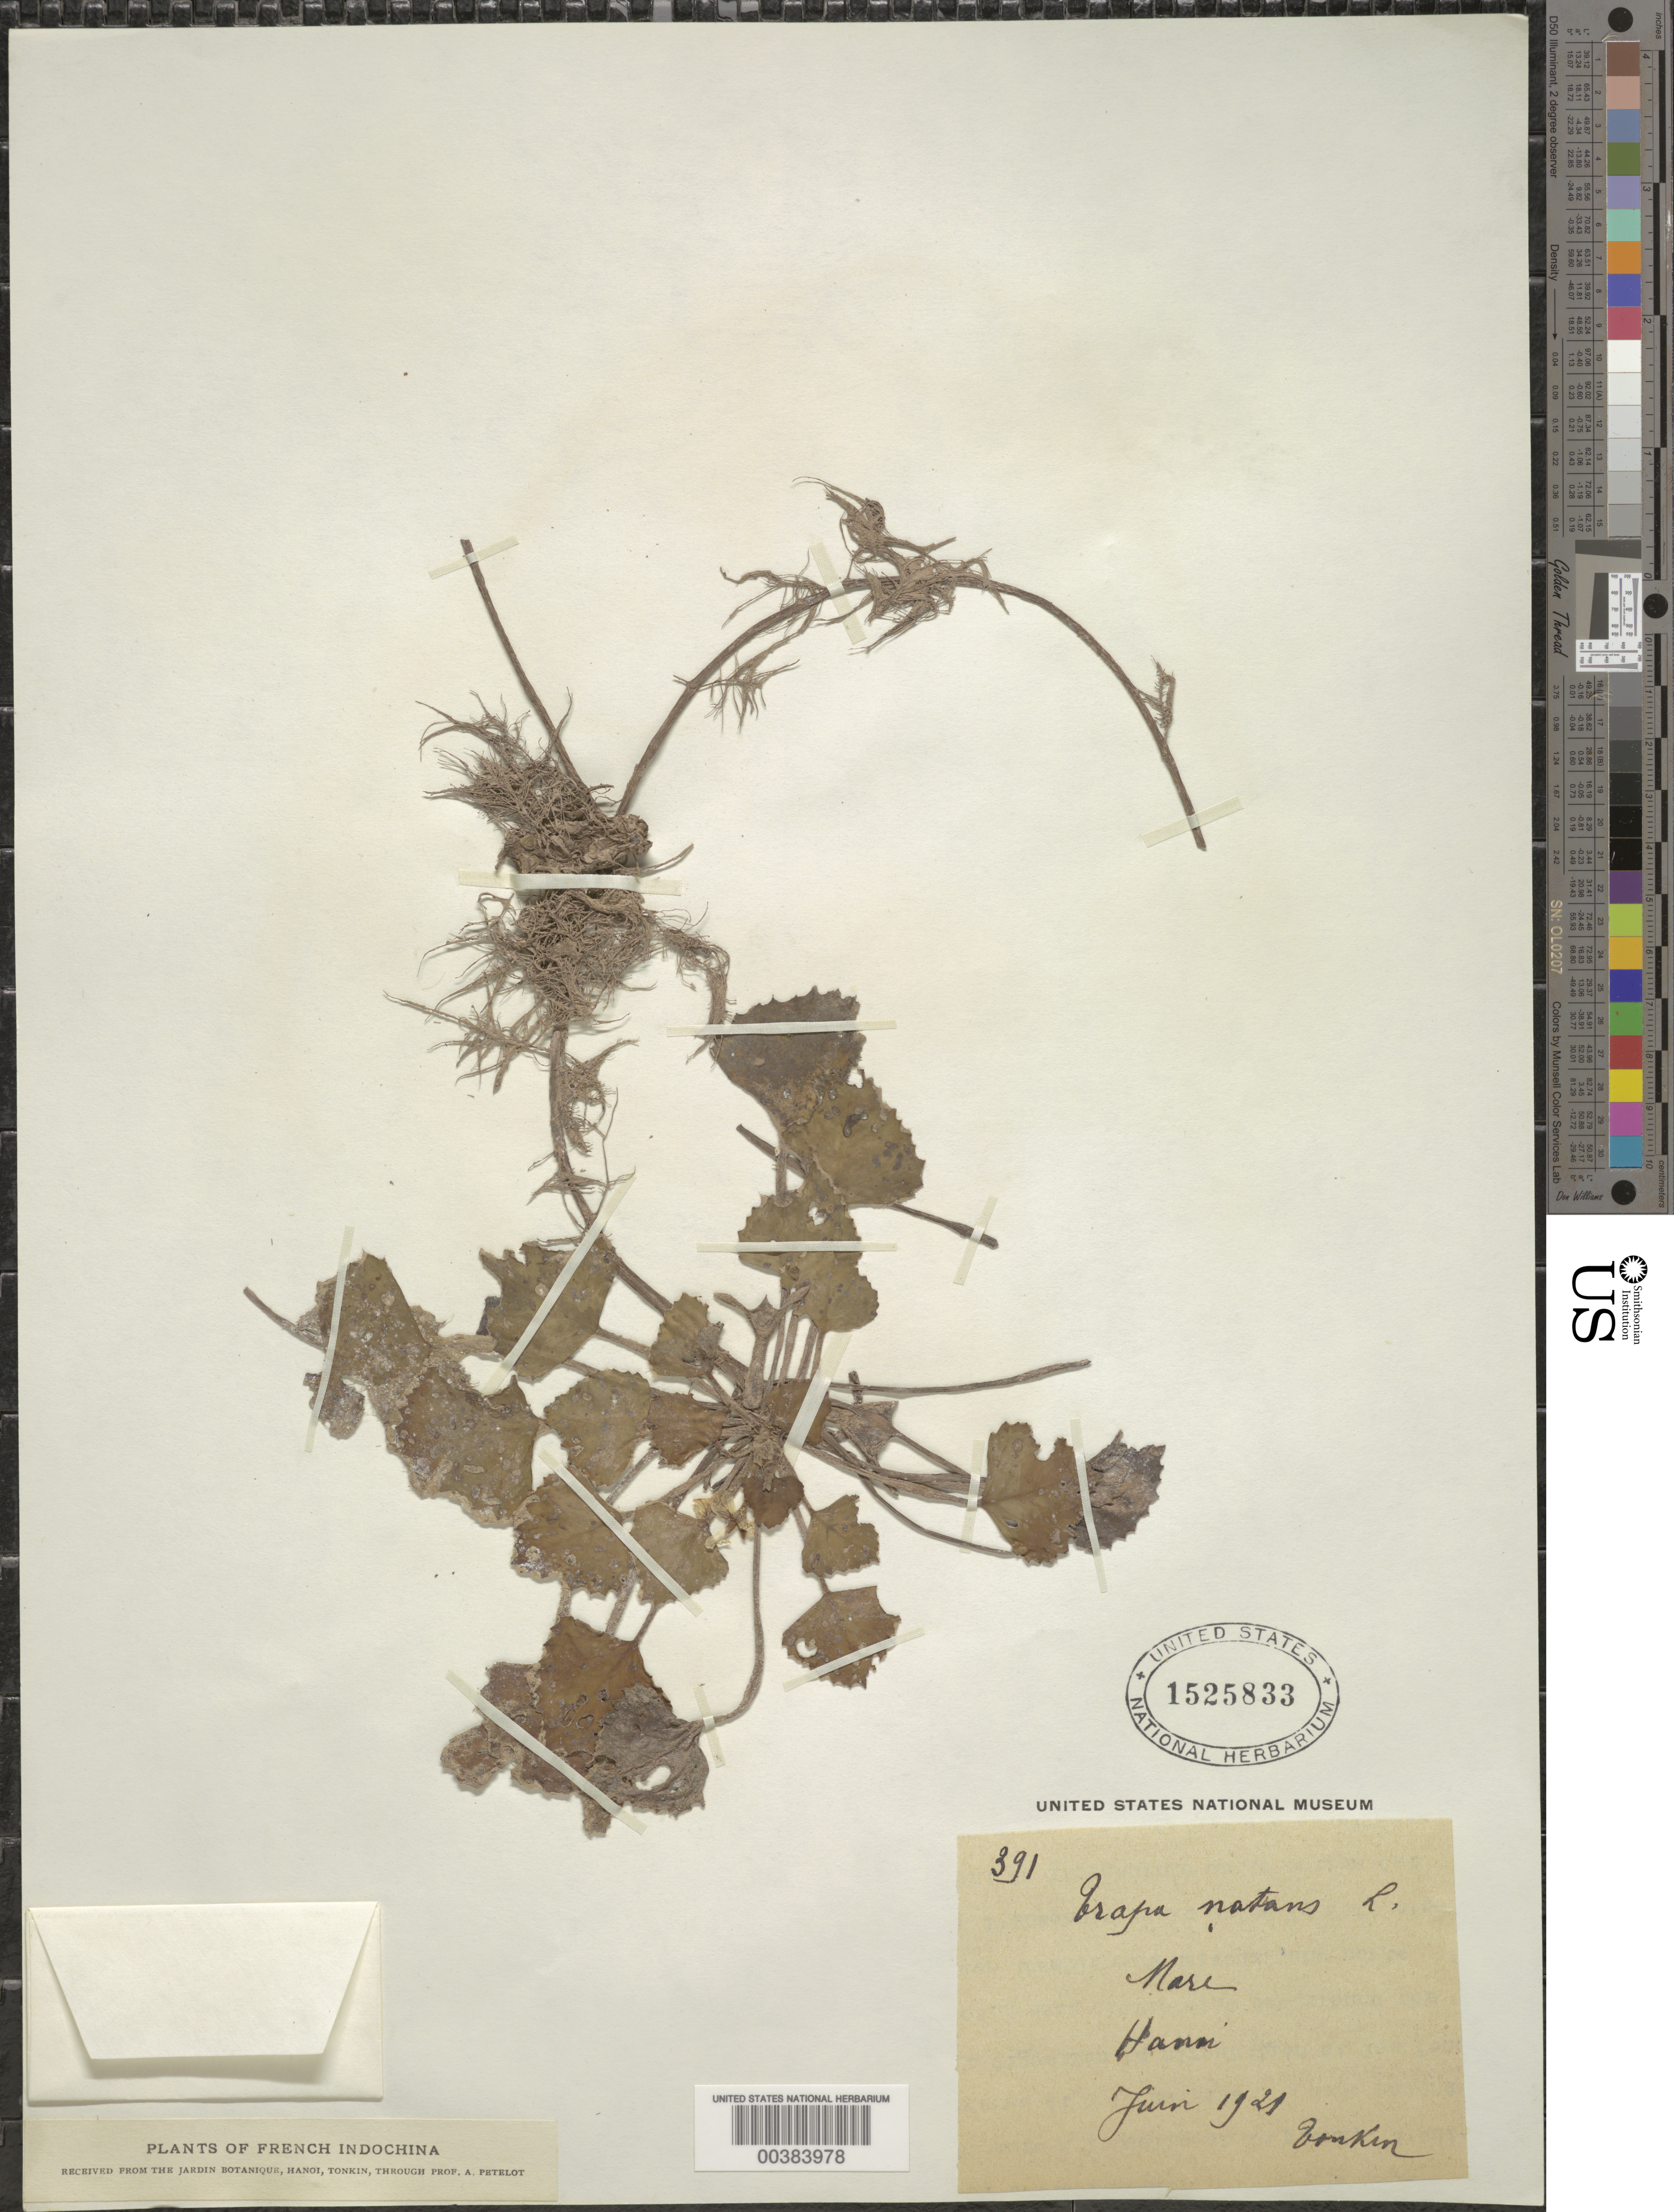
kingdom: Plantae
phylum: Tracheophyta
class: Magnoliopsida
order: Myrtales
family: Lythraceae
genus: Trapa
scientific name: Trapa natans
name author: L.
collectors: P. A. Pételot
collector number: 391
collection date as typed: Jun 1921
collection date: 1921-06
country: Vietnam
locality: Hanoi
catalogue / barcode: US 1525833